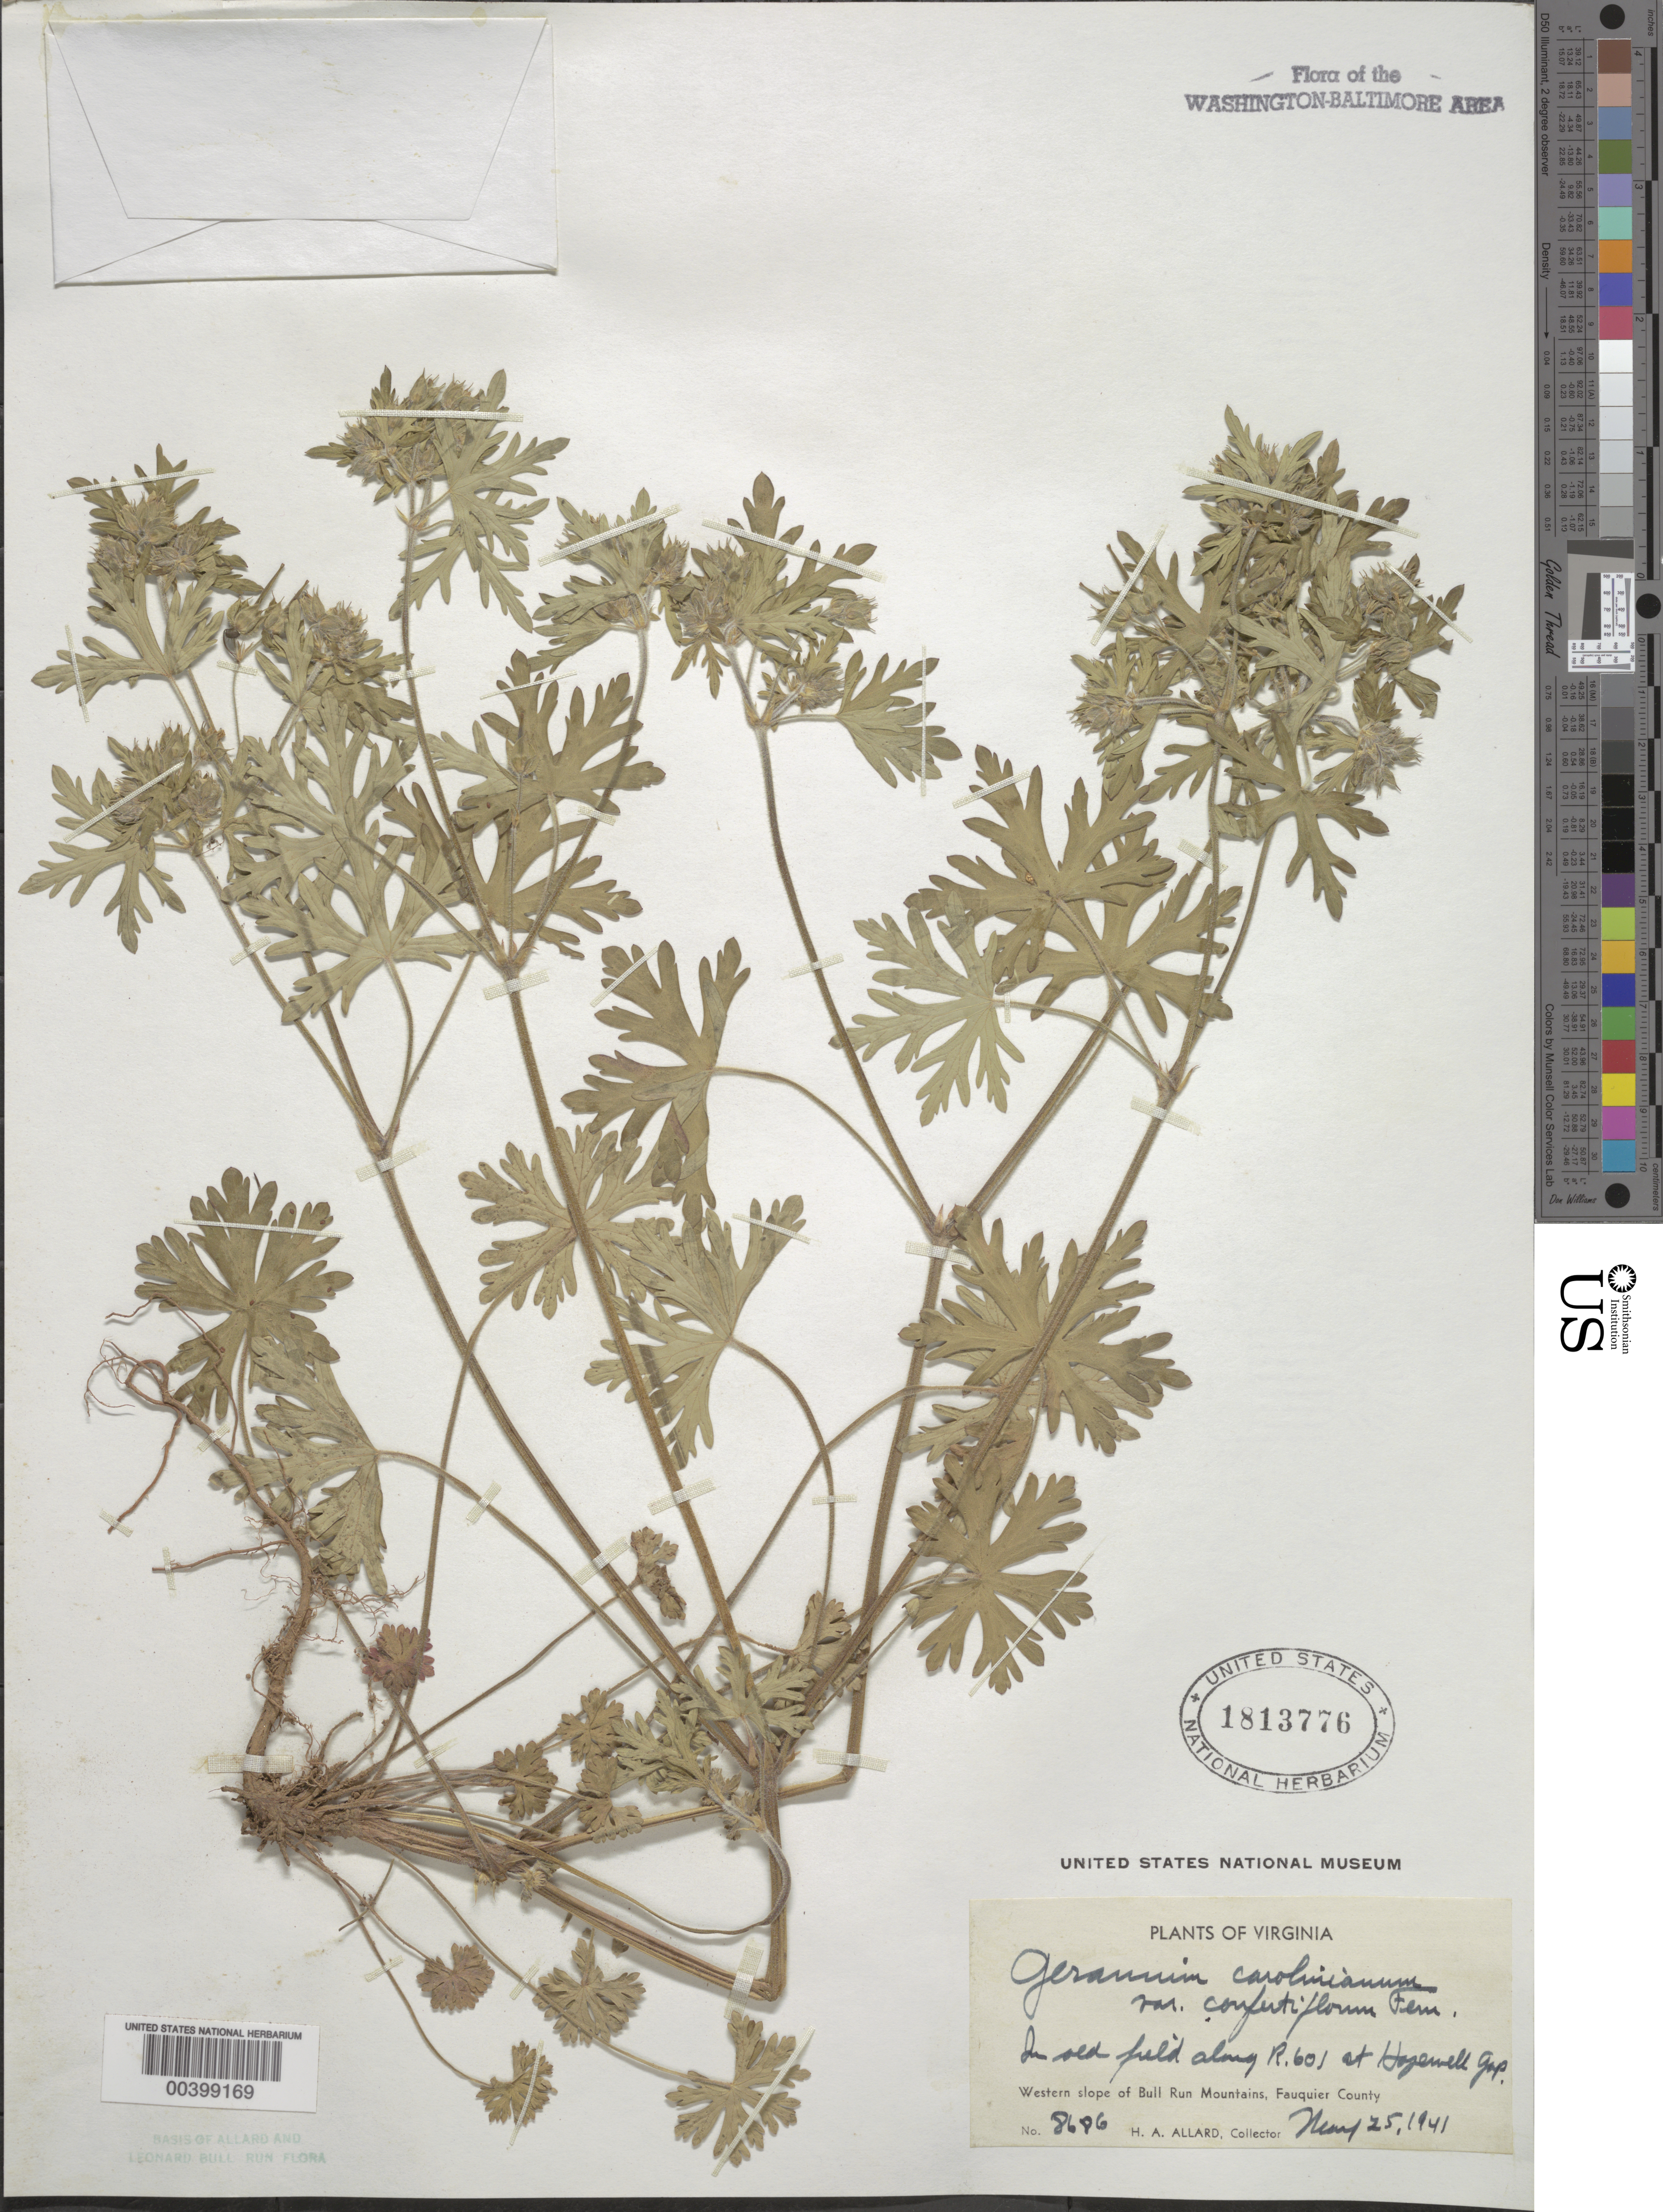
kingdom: Plantae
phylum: Tracheophyta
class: Magnoliopsida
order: Geraniales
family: Geraniaceae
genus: Geranium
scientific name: Geranium carolinianum var. confertiflorum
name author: Fernald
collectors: H. A. Allard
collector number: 8686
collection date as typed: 25 May 1941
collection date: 1941-05-25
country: United States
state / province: Virginia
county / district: Fauquier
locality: Route 601, Hopewell Gap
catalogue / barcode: US 1813776